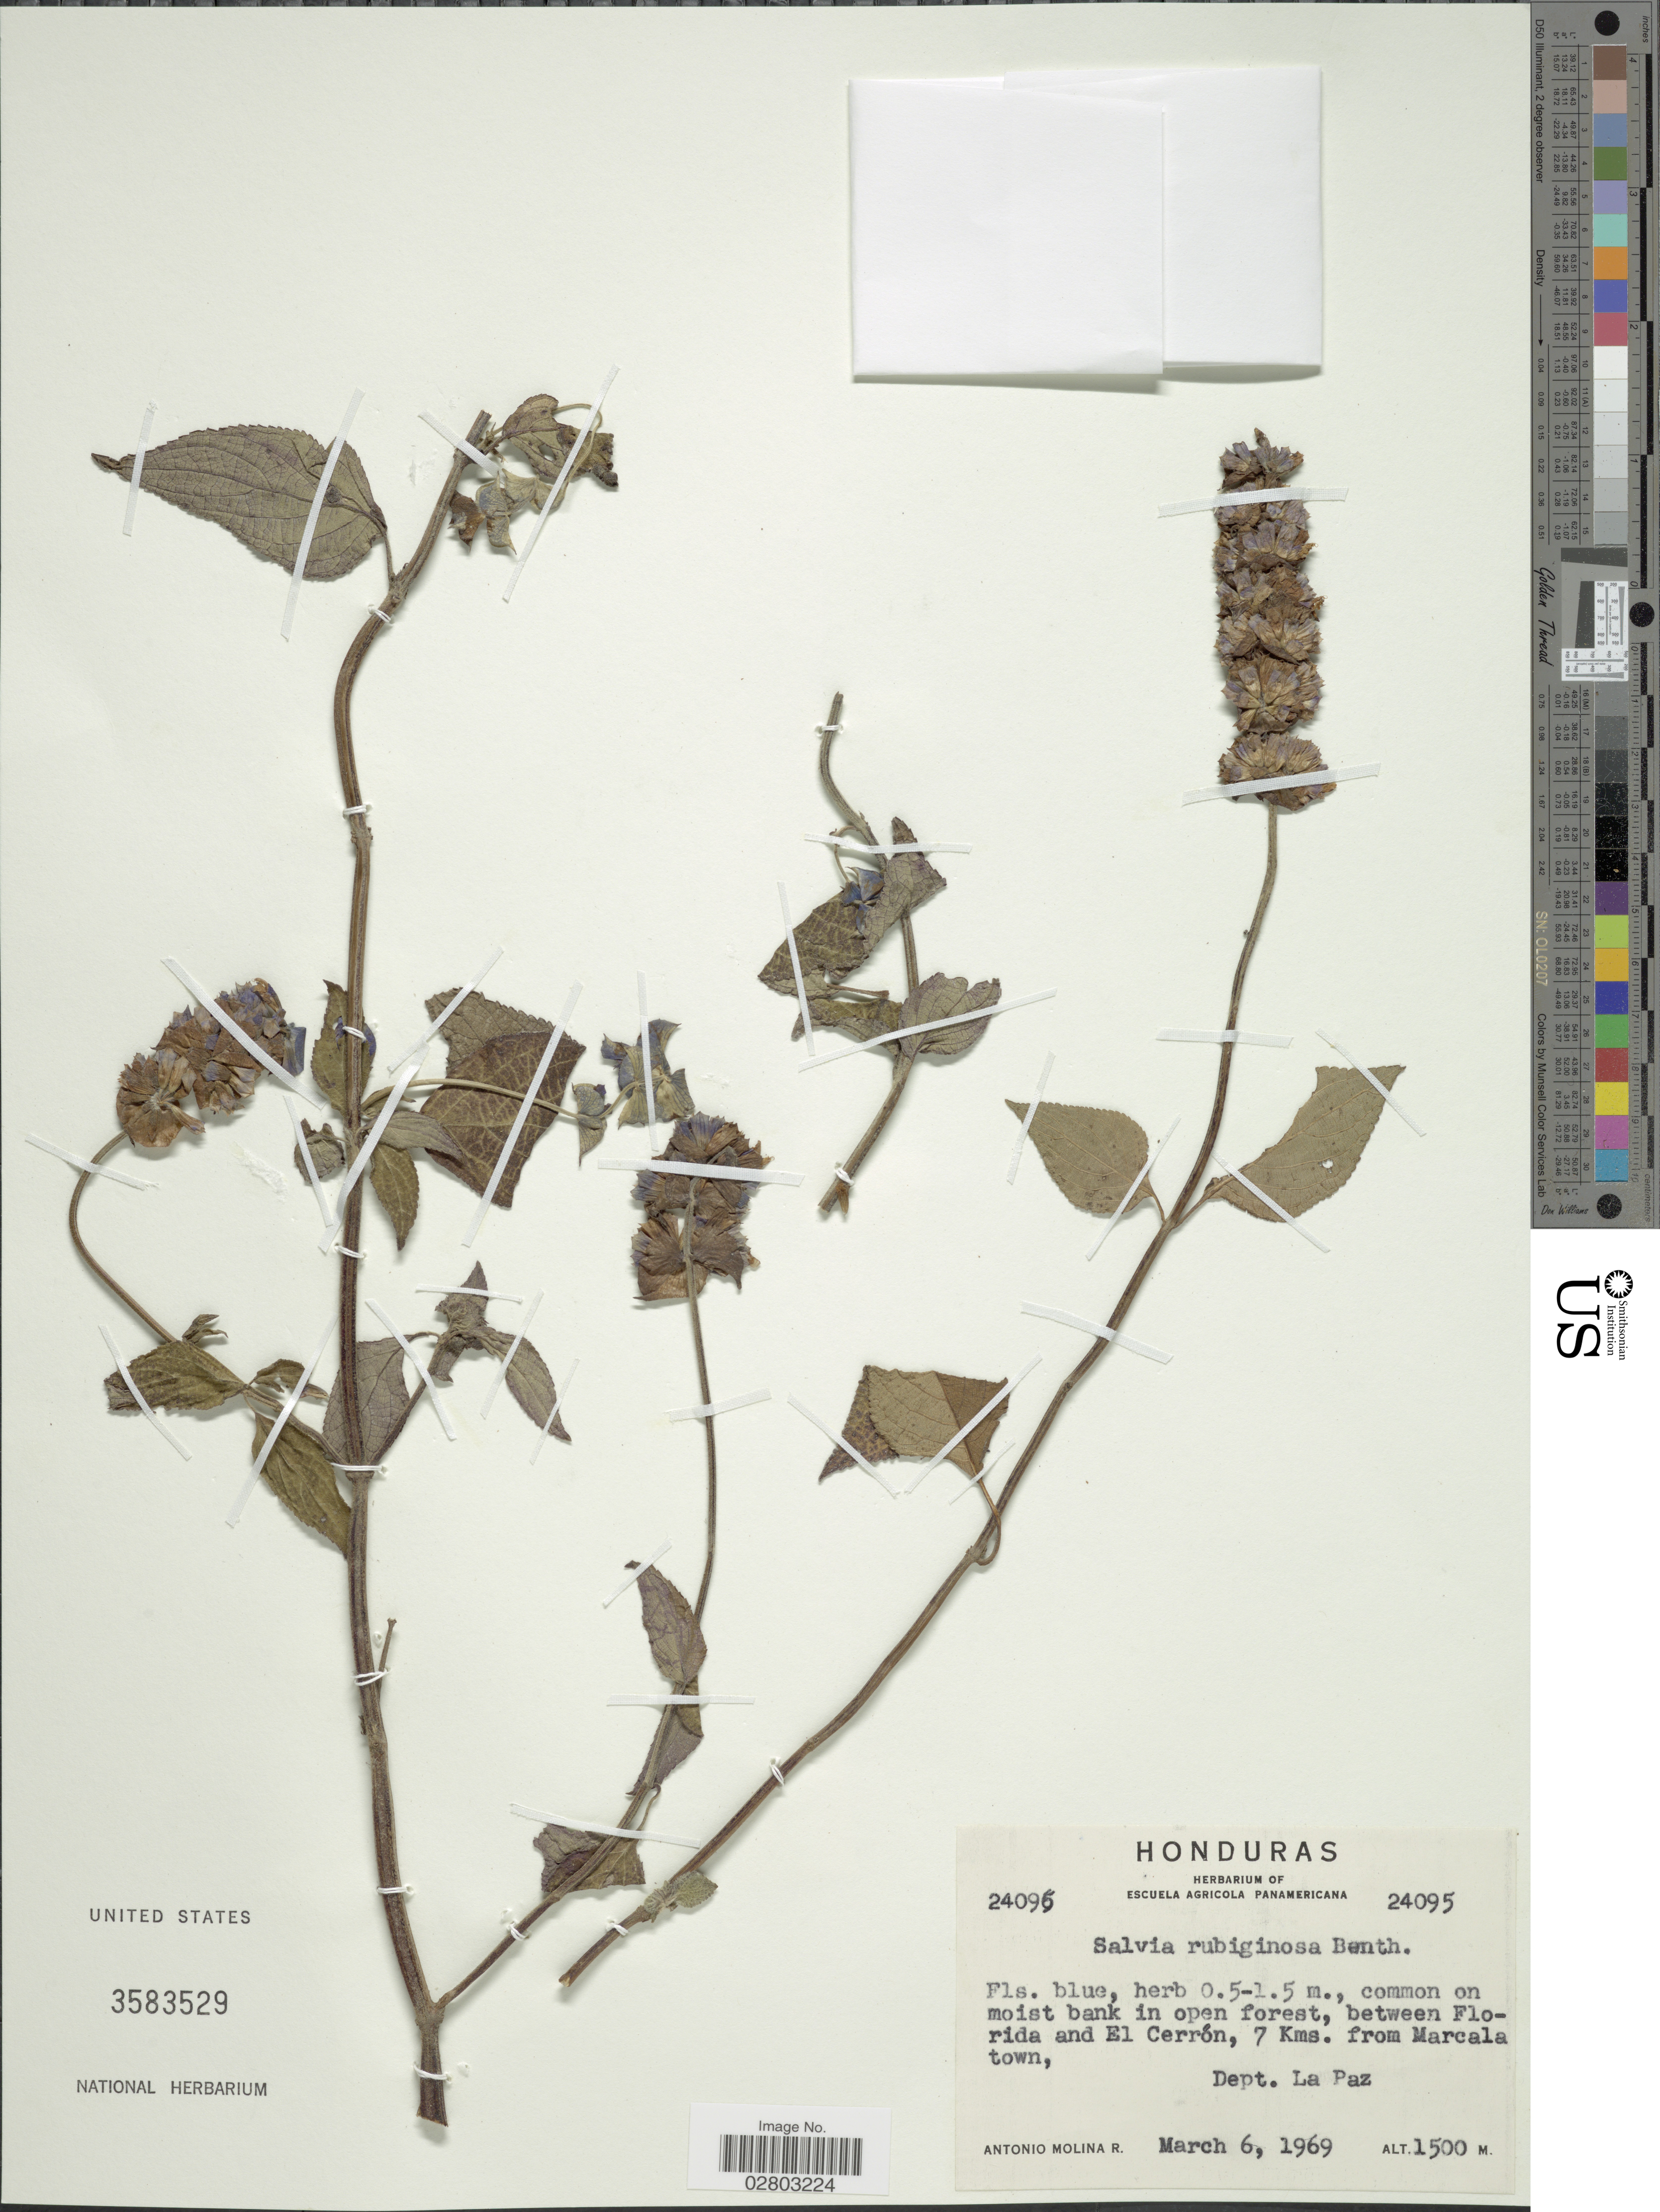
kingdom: Plantae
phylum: Tracheophyta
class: Magnoliopsida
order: Lamiales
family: Lamiaceae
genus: Salvia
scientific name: Salvia rubiginosa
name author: Benth.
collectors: A. Molina R.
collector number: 24095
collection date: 1969-03-06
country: Honduras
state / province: La Paz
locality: Between Florida and El Cerrón, 7 Kms. from Marcala town, Dept. La Paz.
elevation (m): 1500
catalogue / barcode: US 3583529